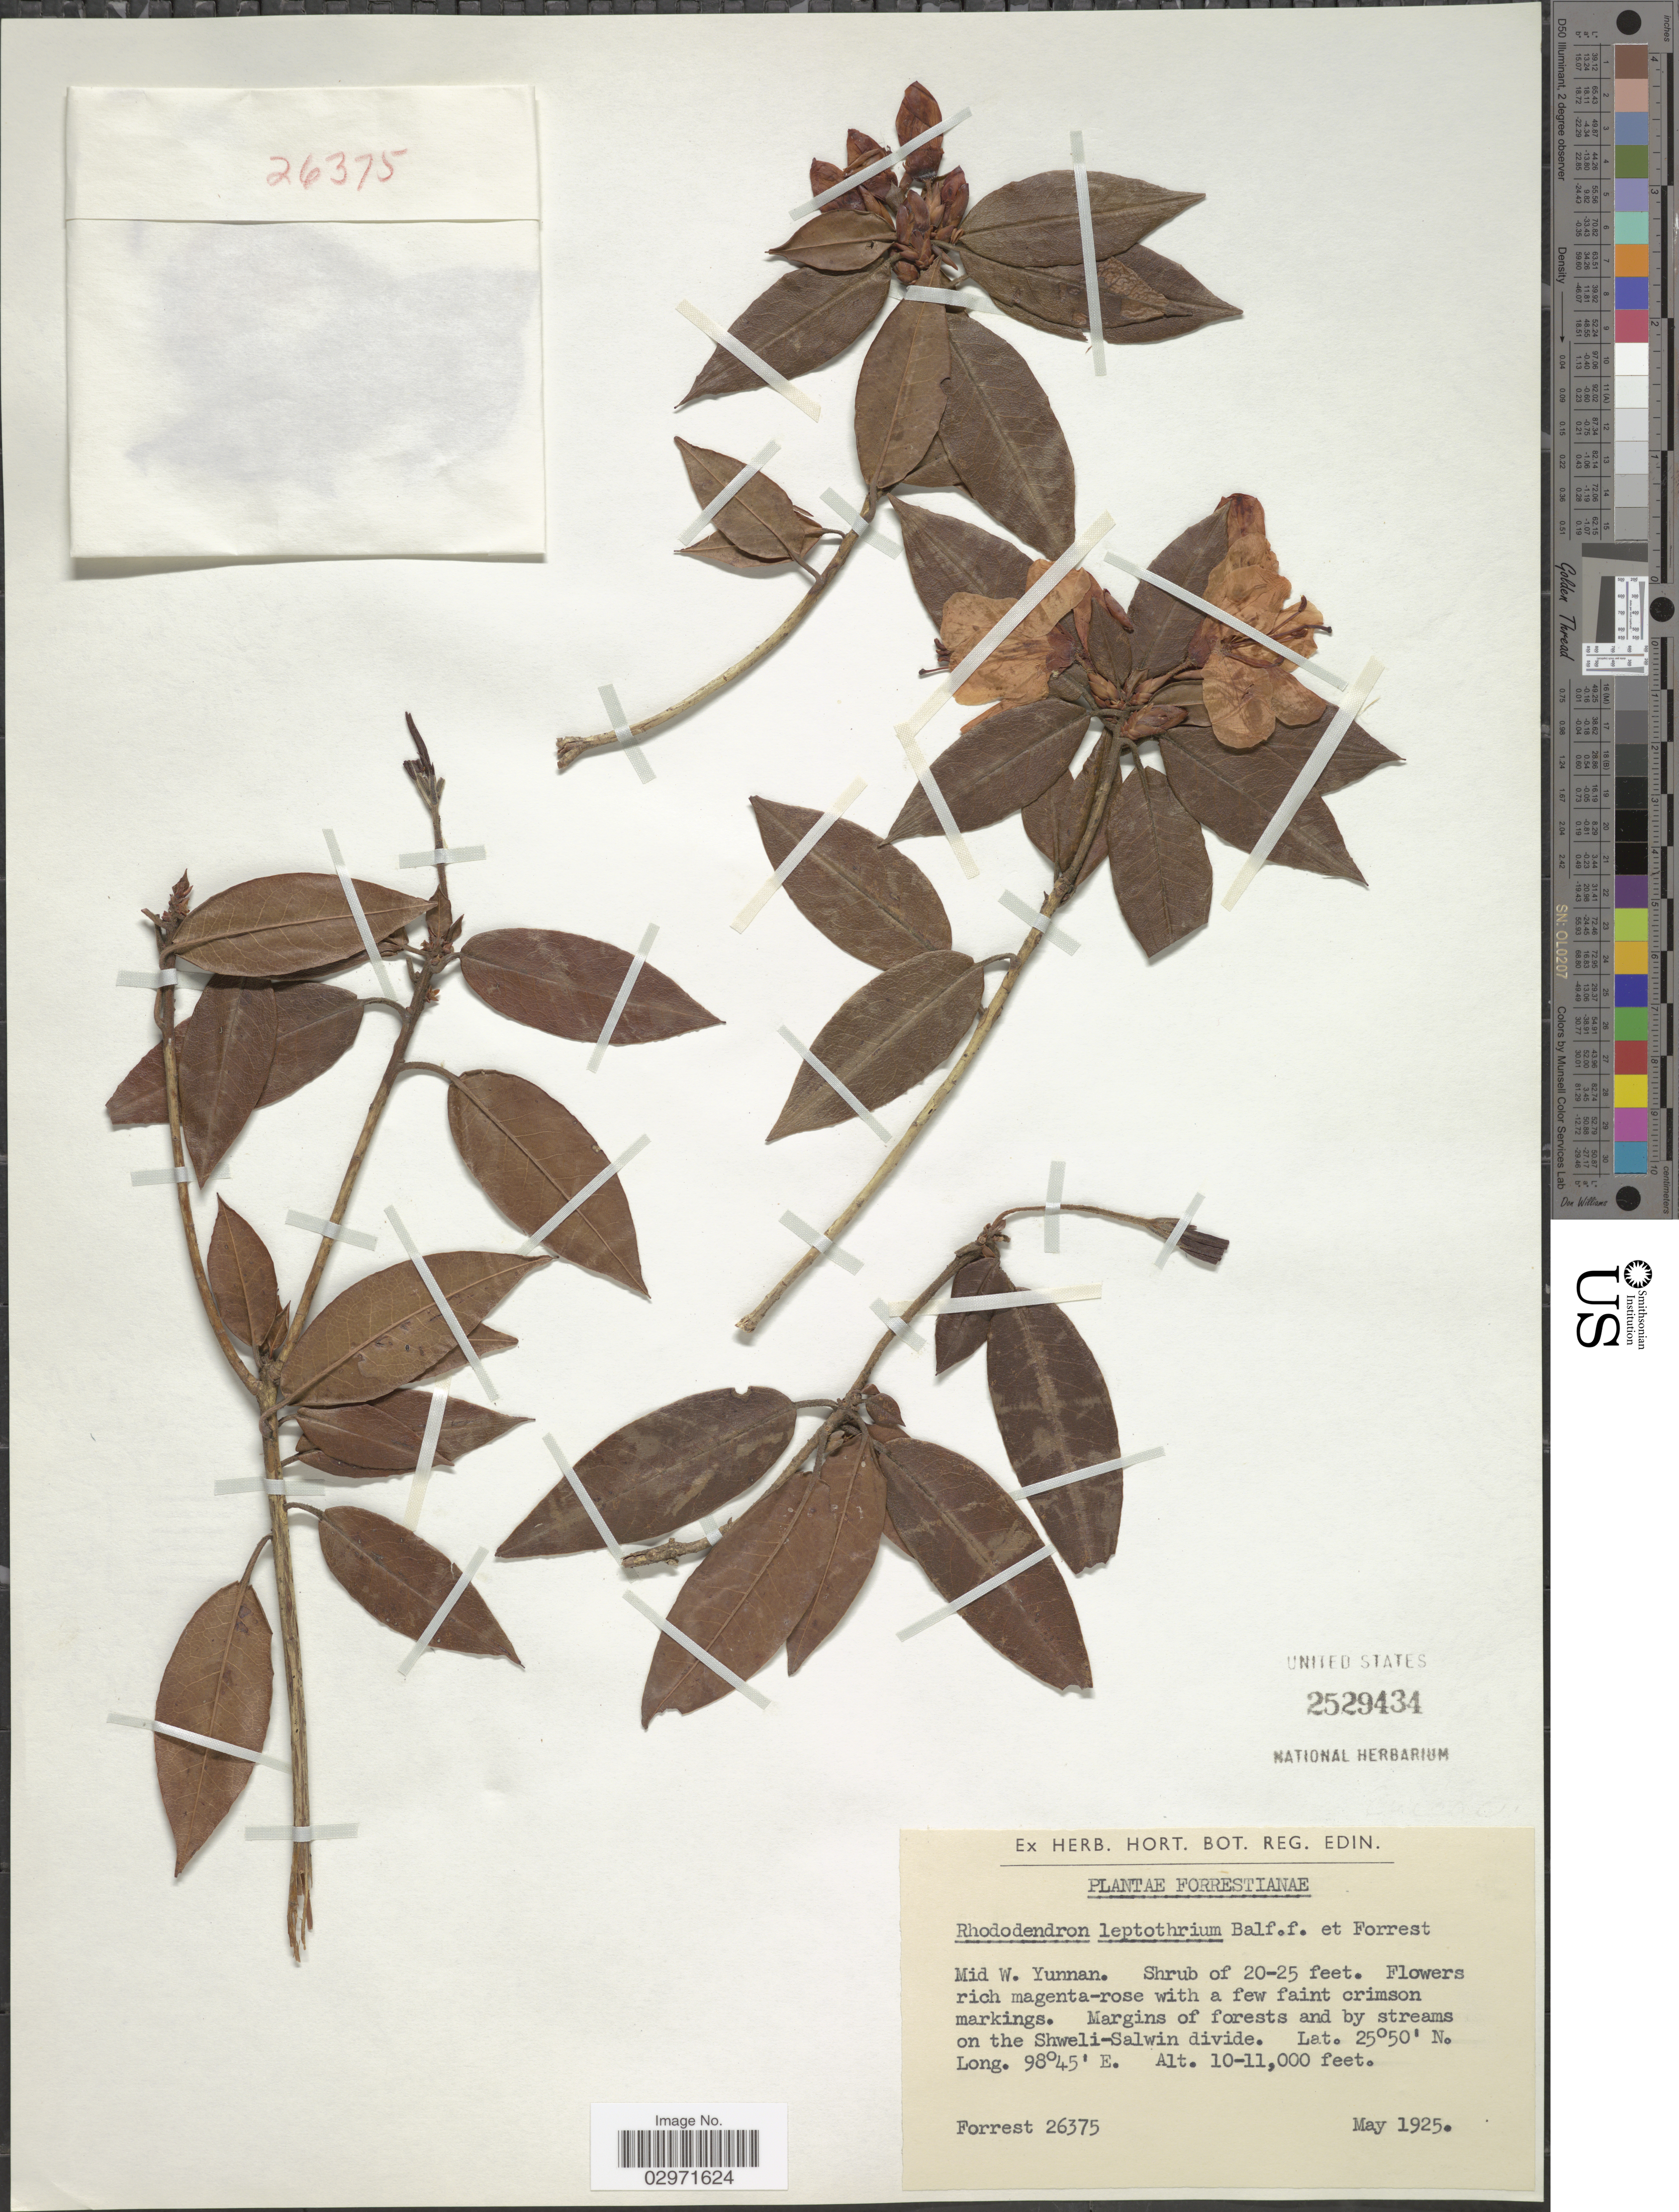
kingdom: Plantae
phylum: Tracheophyta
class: Magnoliopsida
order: Ericales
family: Ericaceae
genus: Rhododendron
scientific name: Rhododendron leptothrium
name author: Balf. f. & Forrest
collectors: -. Forrest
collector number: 26375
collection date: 1925-05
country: China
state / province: Yunnan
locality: Mid W. Yunnan. On the Shweli-Salwin divide.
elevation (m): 3048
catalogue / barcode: US 2529434